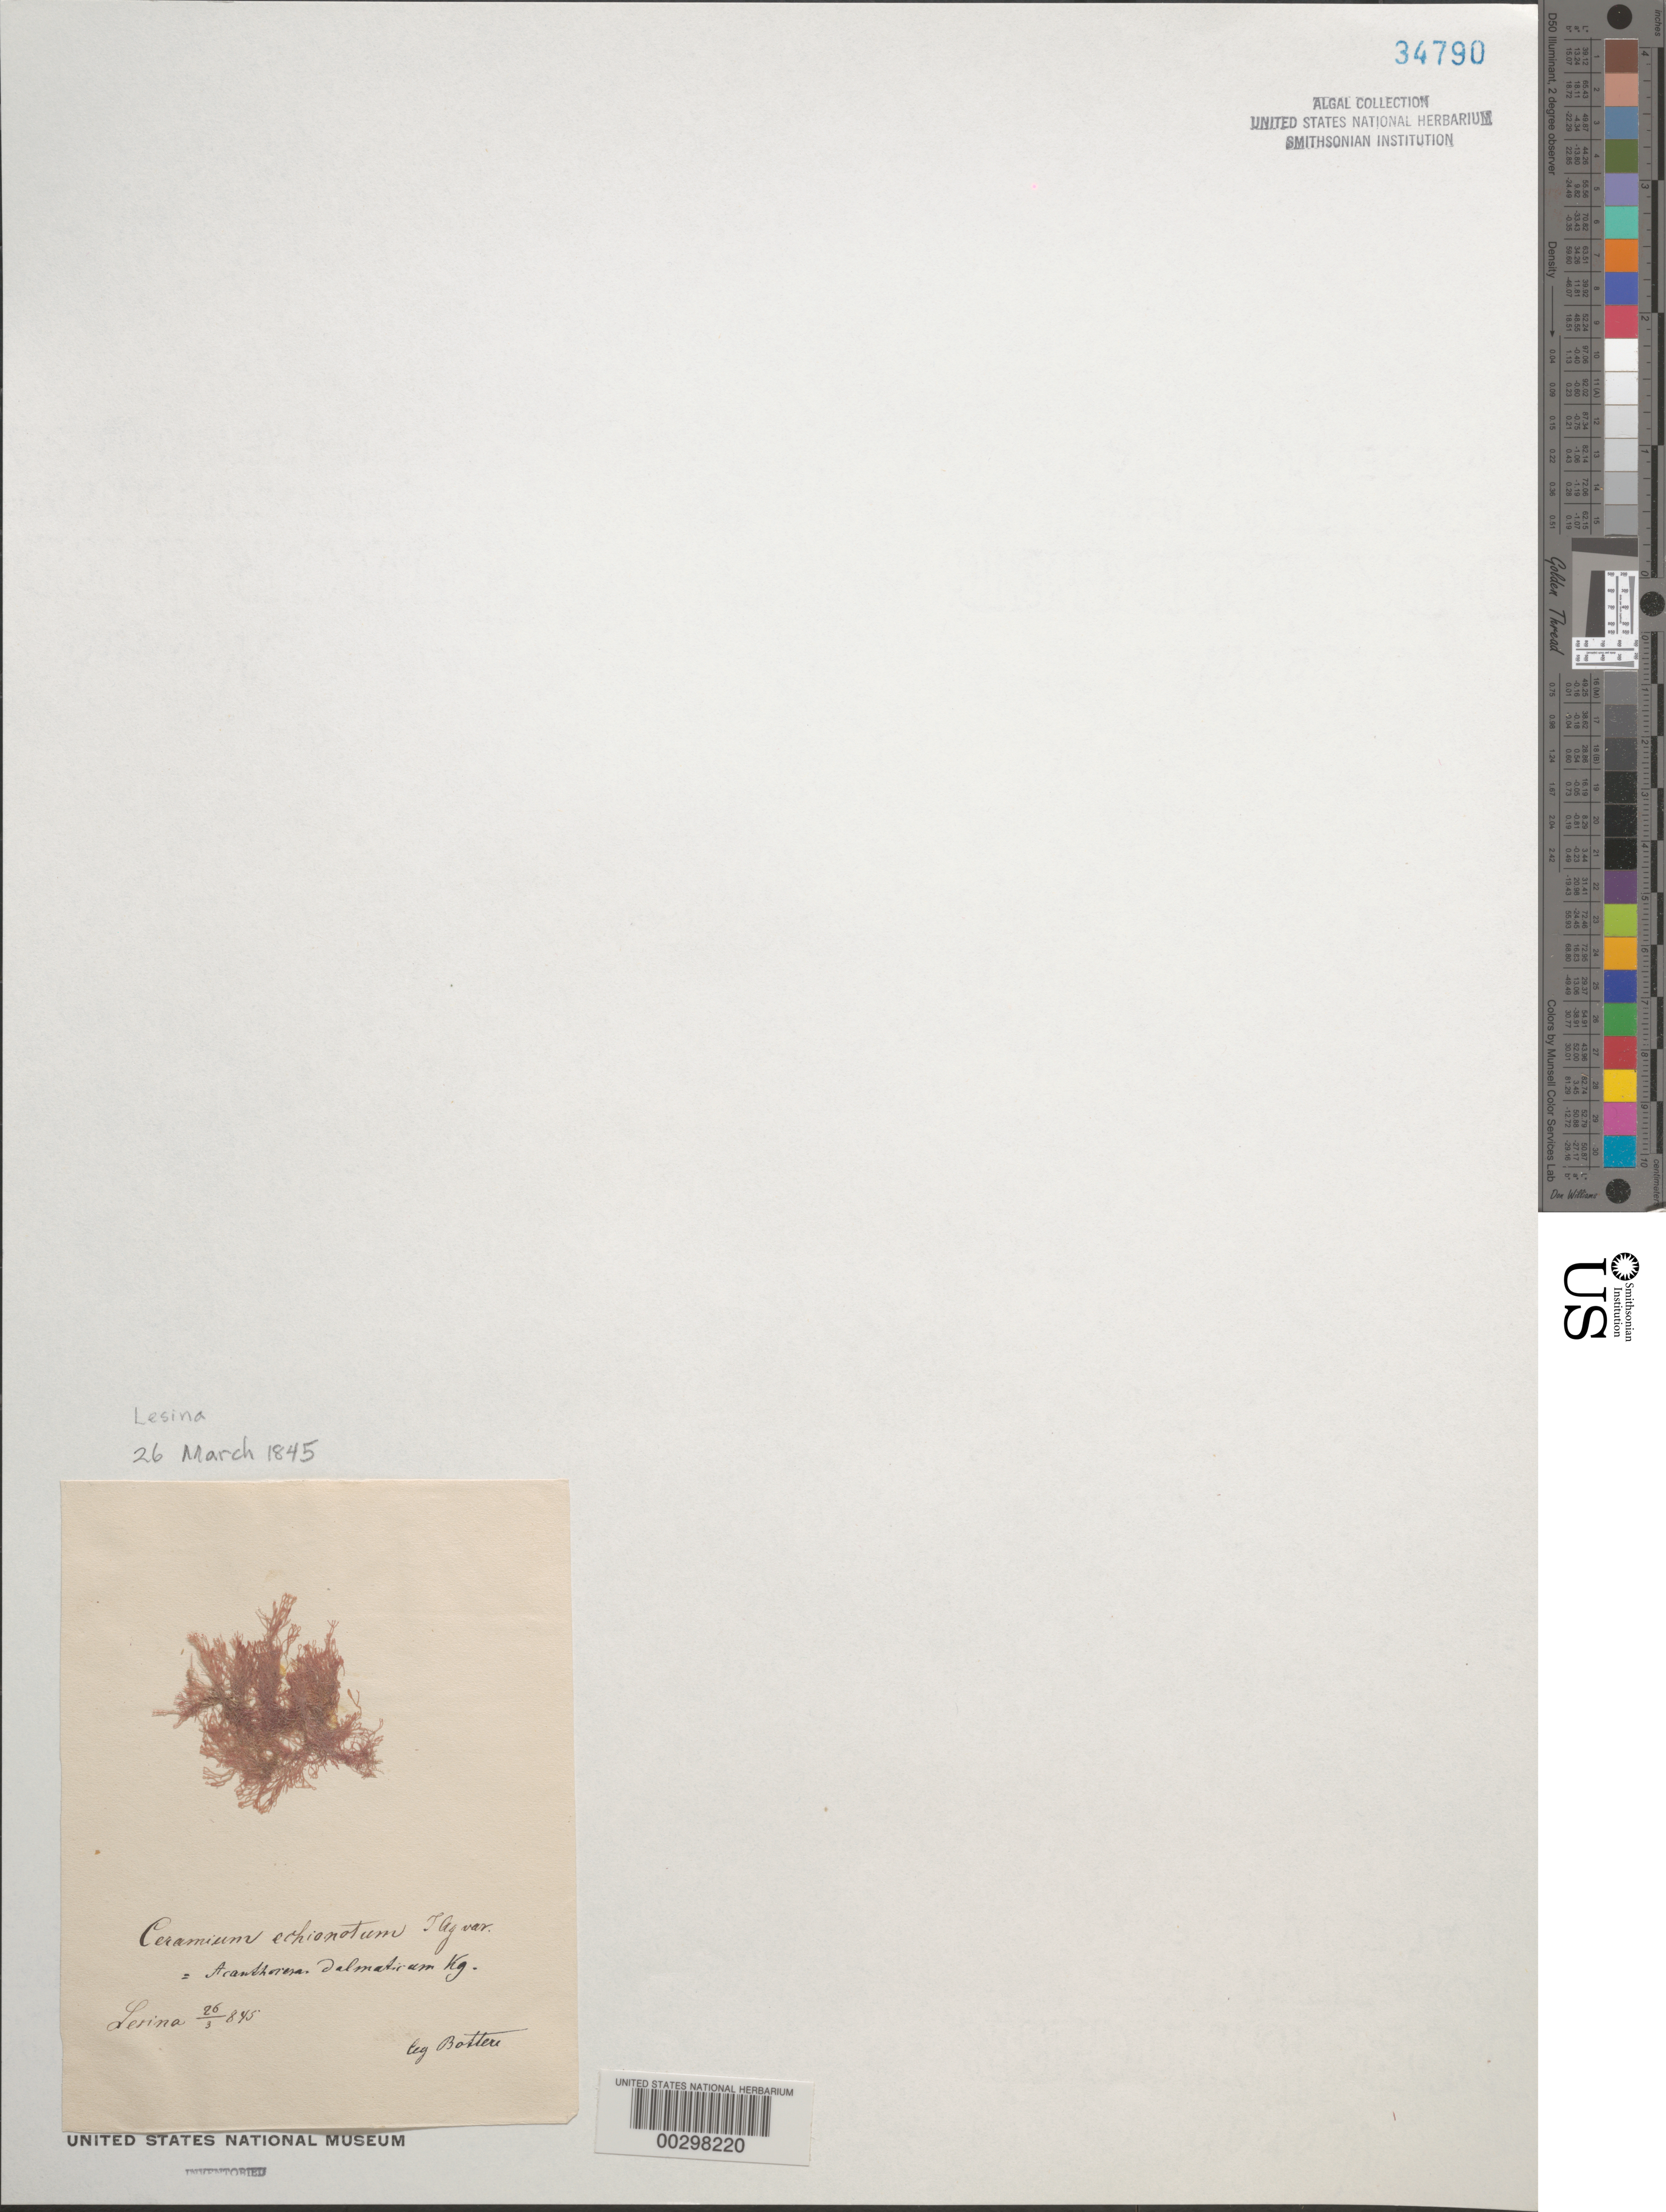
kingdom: Plantae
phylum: Rhodophyta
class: Florideophyceae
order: Ceramiales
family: Ceramiaceae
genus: Ceramium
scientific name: Ceramium echionotum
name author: J. Agardh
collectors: M. Botteri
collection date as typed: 26 Mar 1845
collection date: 1845-03-26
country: Croatia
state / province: Split-Dalmatia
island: Hvar (Lesina)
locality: Adriatic Sea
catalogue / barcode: US 34790